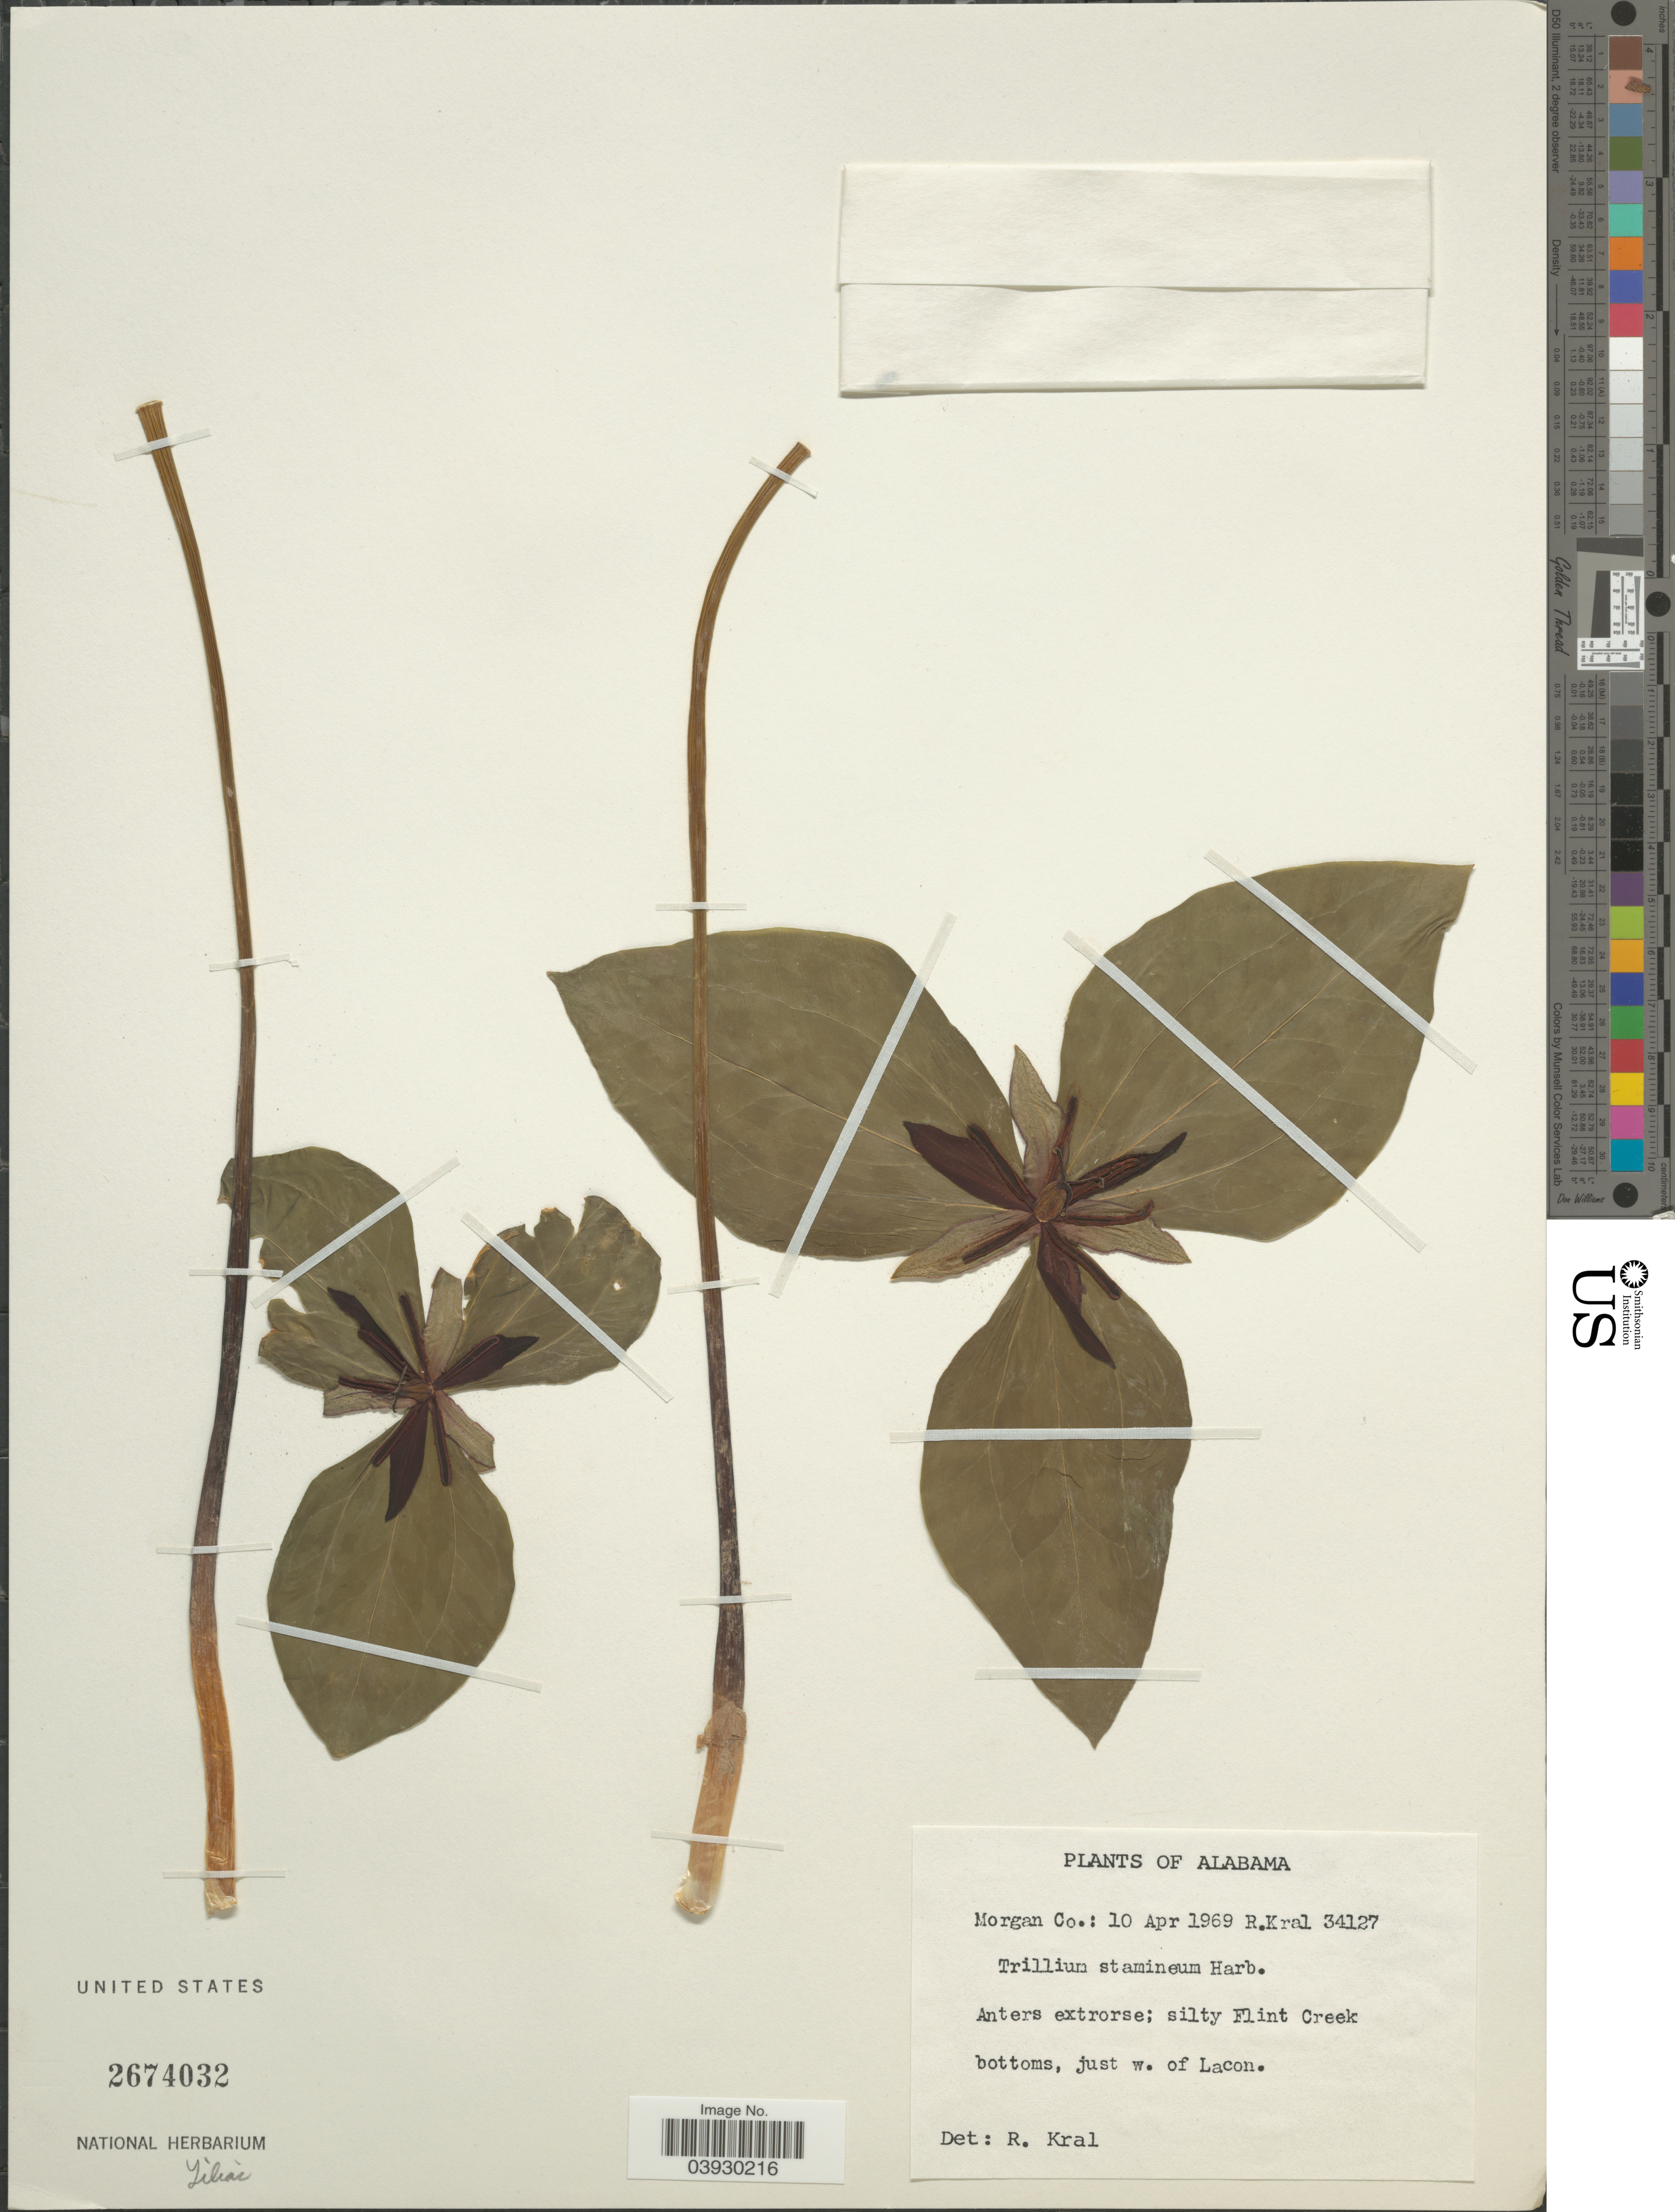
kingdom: Plantae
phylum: Tracheophyta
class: Liliopsida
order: Liliales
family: Melanthiaceae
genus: Trillium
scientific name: Trillium stamineum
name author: Harb.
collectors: R. Kral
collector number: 34127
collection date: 1969-04-10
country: United States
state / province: Alabama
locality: Morgan Co. Anters extrorse; silty Flint Creek bottoms, just w. of Lacon.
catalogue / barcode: US 2674032